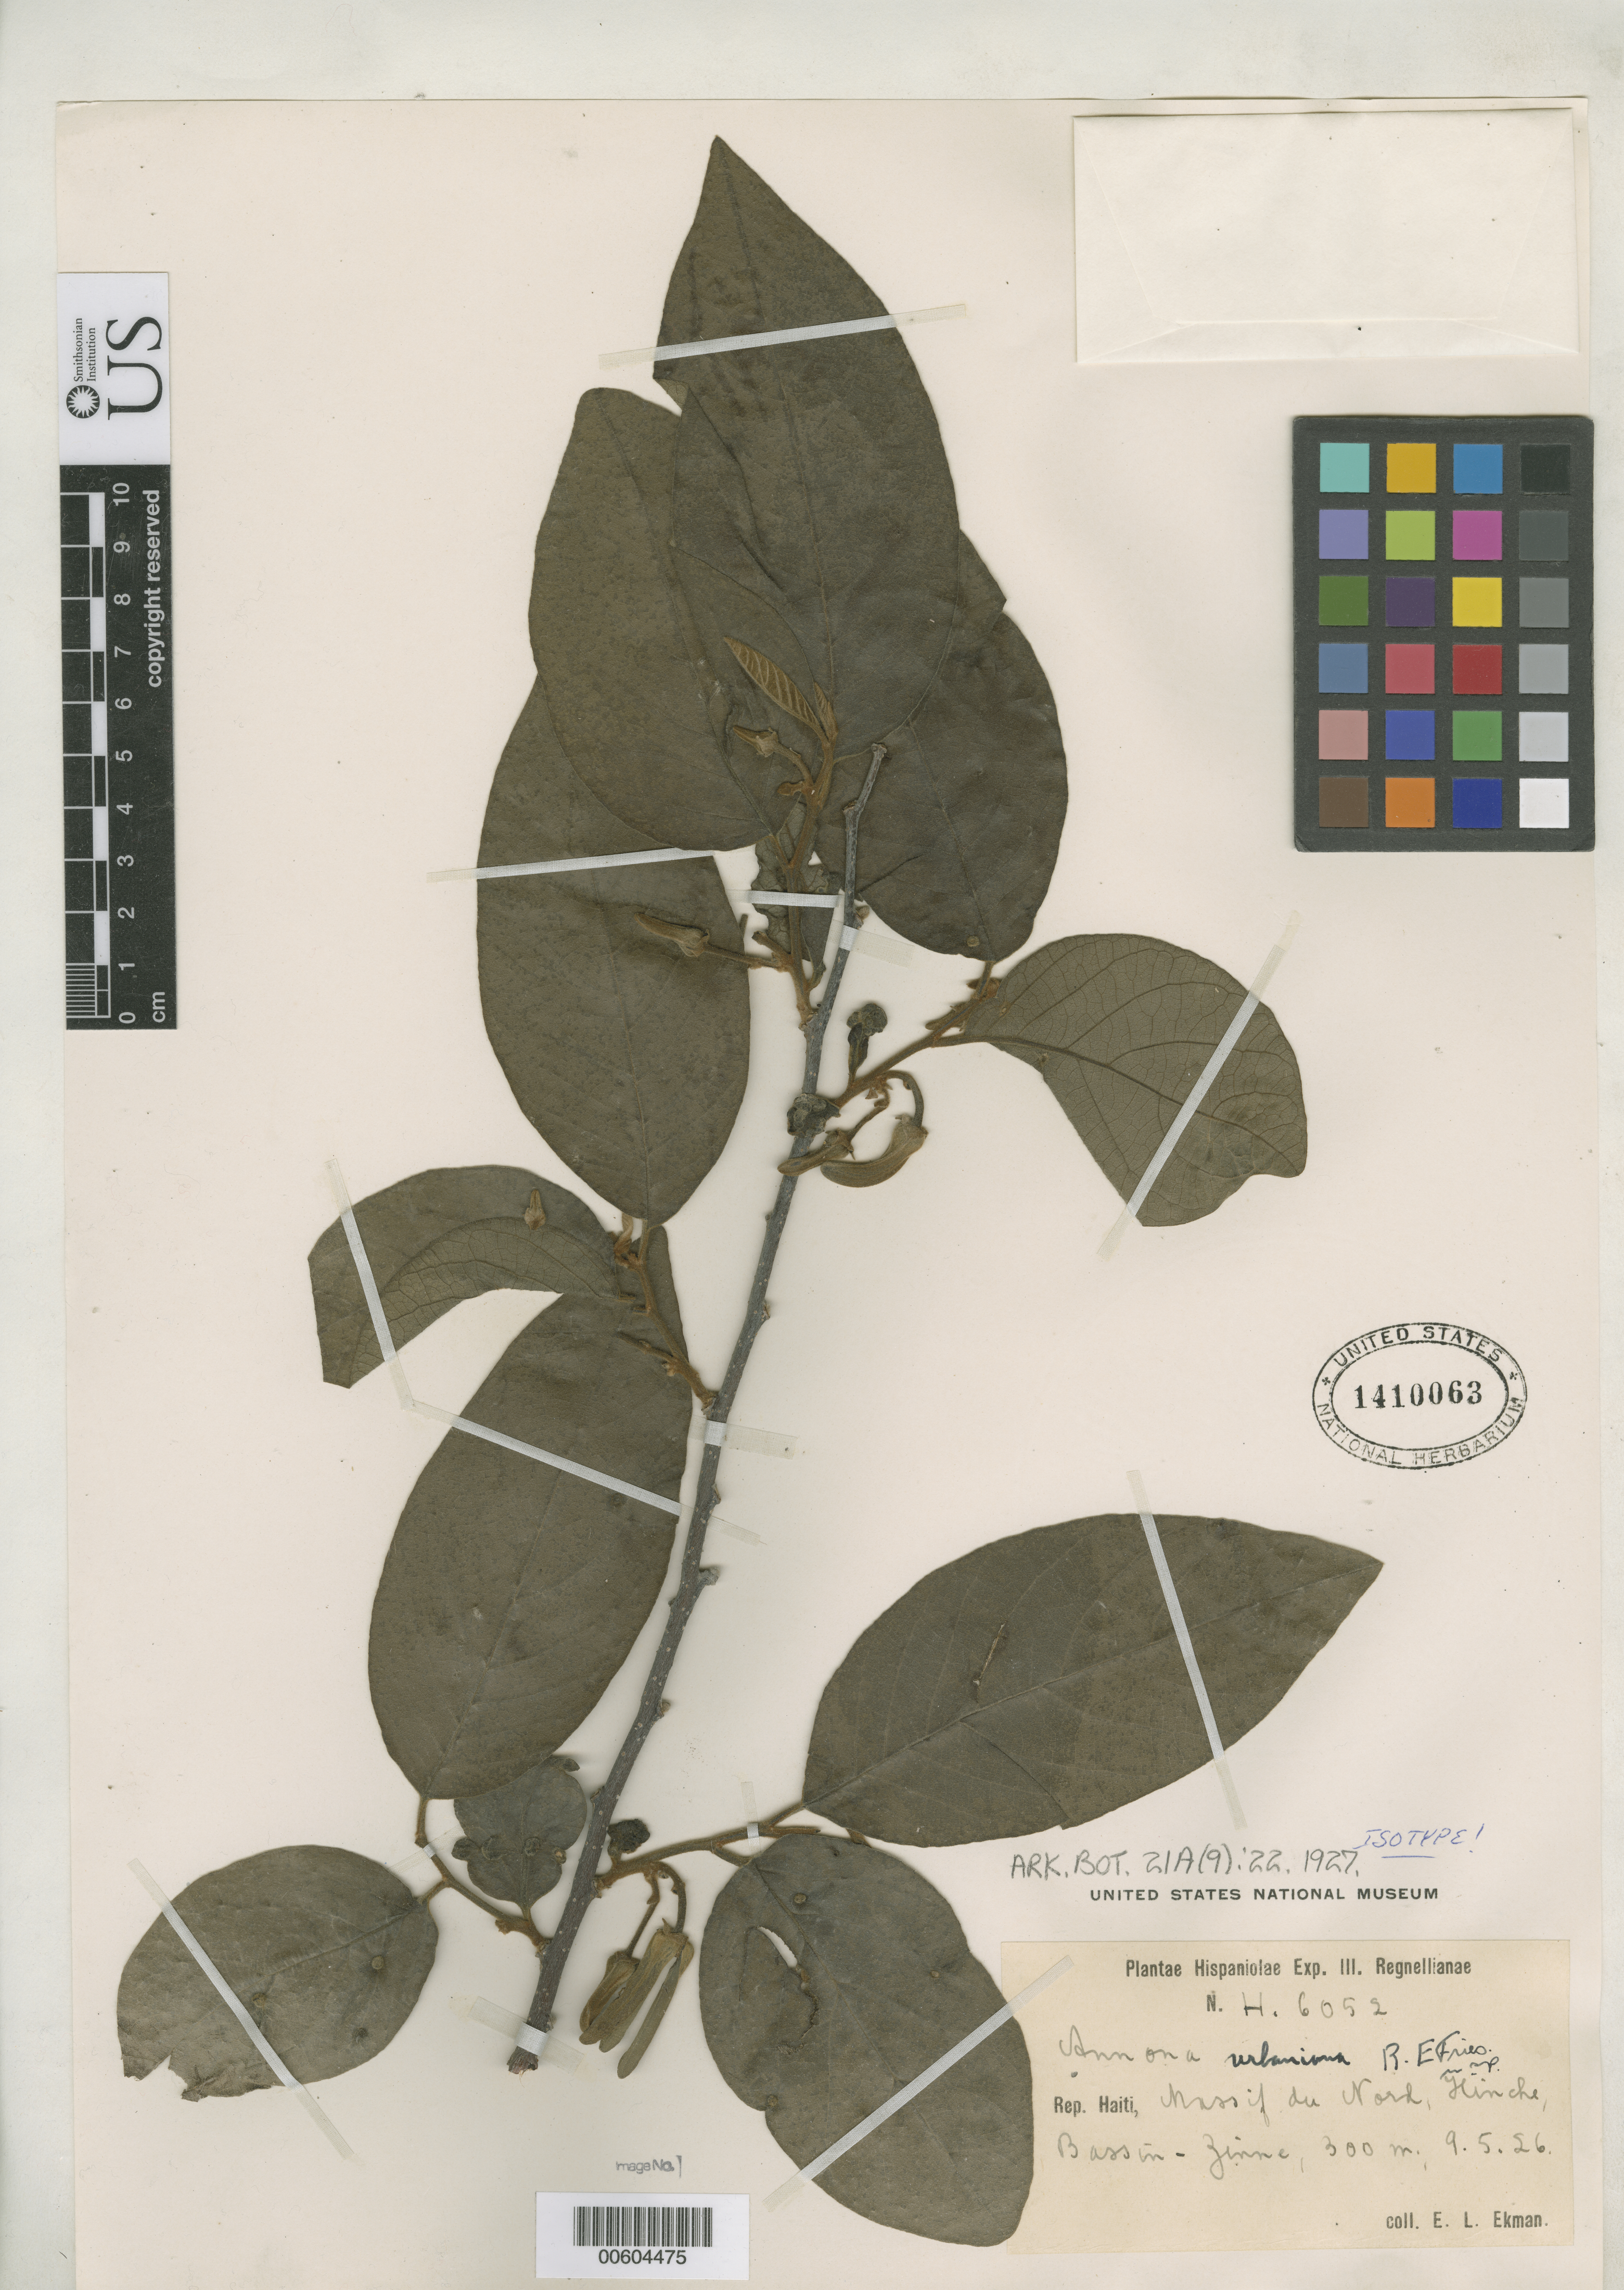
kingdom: Plantae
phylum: Tracheophyta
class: Magnoliopsida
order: Magnoliales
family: Annonaceae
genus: Annona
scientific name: Annona urbaniana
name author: R.E. Fr.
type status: Isotype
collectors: E. L. Ekman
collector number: H 6052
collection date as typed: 09 May 1926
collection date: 1926-05-09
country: Haiti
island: Hispaniola Island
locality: Hinche, Bassin-zinne.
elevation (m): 300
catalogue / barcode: US 1410063